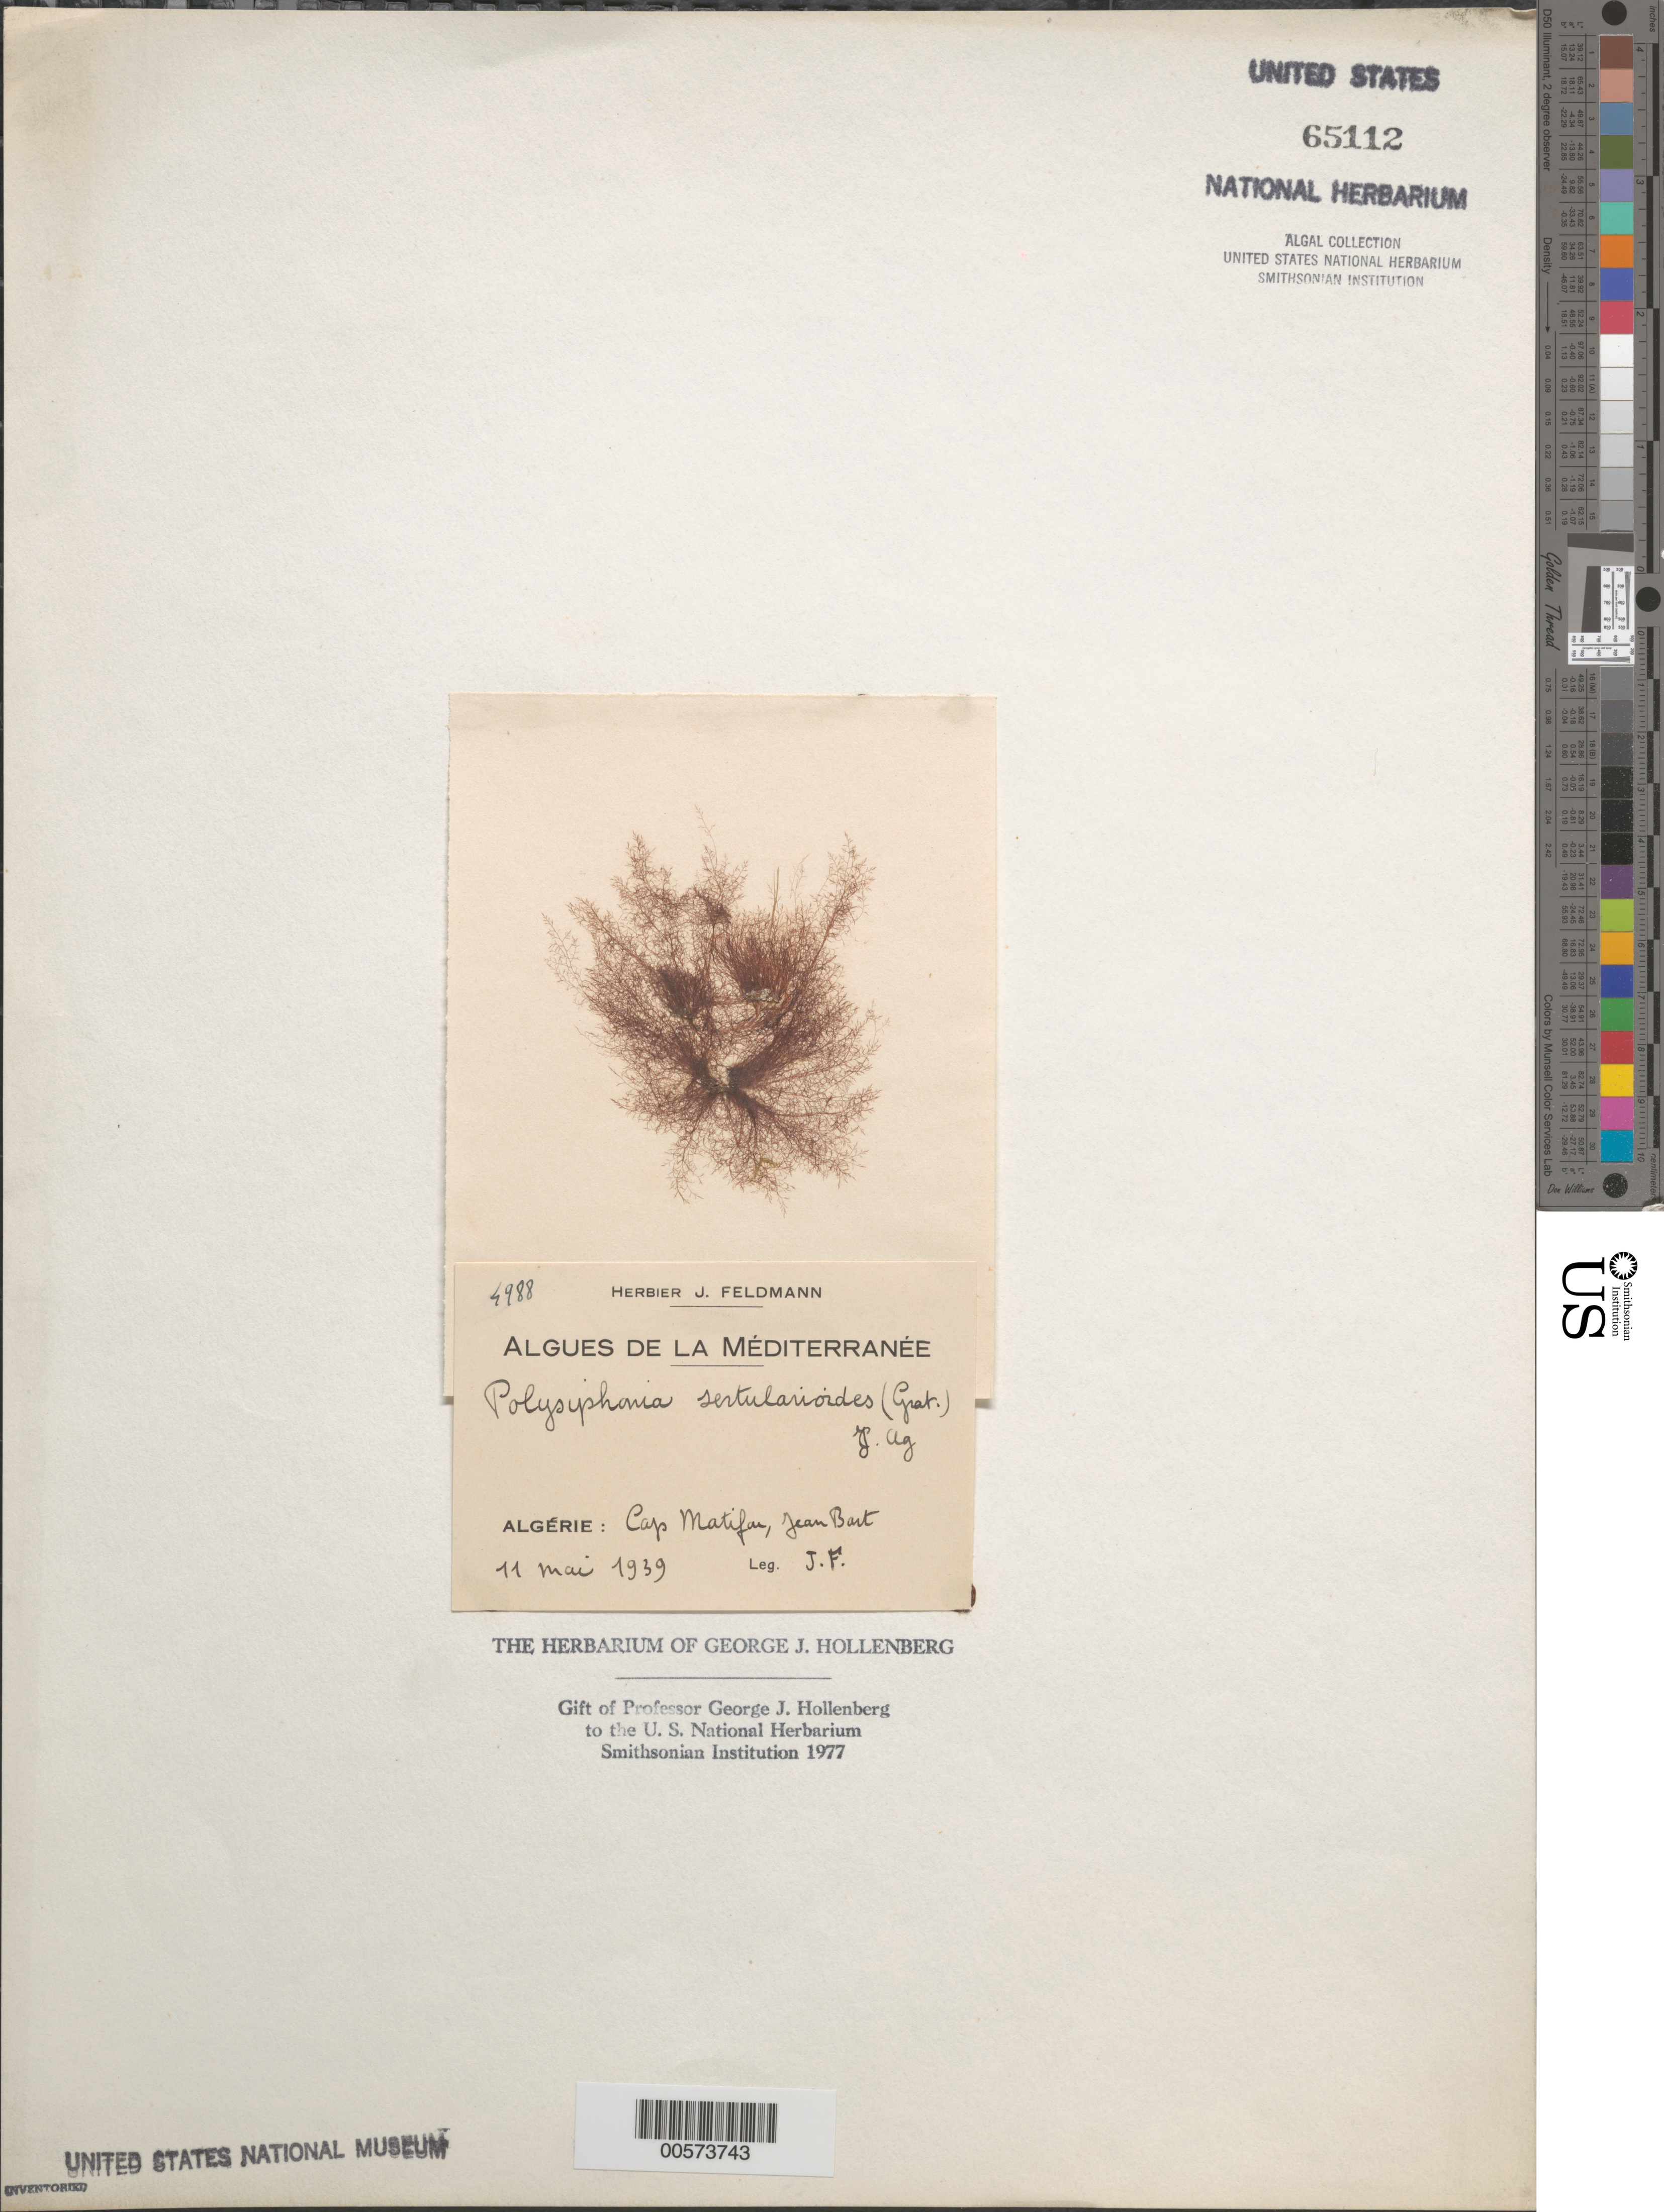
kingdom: Plantae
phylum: Rhodophyta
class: Florideophyceae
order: Ceramiales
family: Rhodomelaceae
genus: Polysiphonia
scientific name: Polysiphonia sertularioides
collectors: J. Feldmann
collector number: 4988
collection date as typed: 11 May 1939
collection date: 1939-05-11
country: Algeria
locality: Cap Matifou, Jean Bart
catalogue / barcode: US 65112